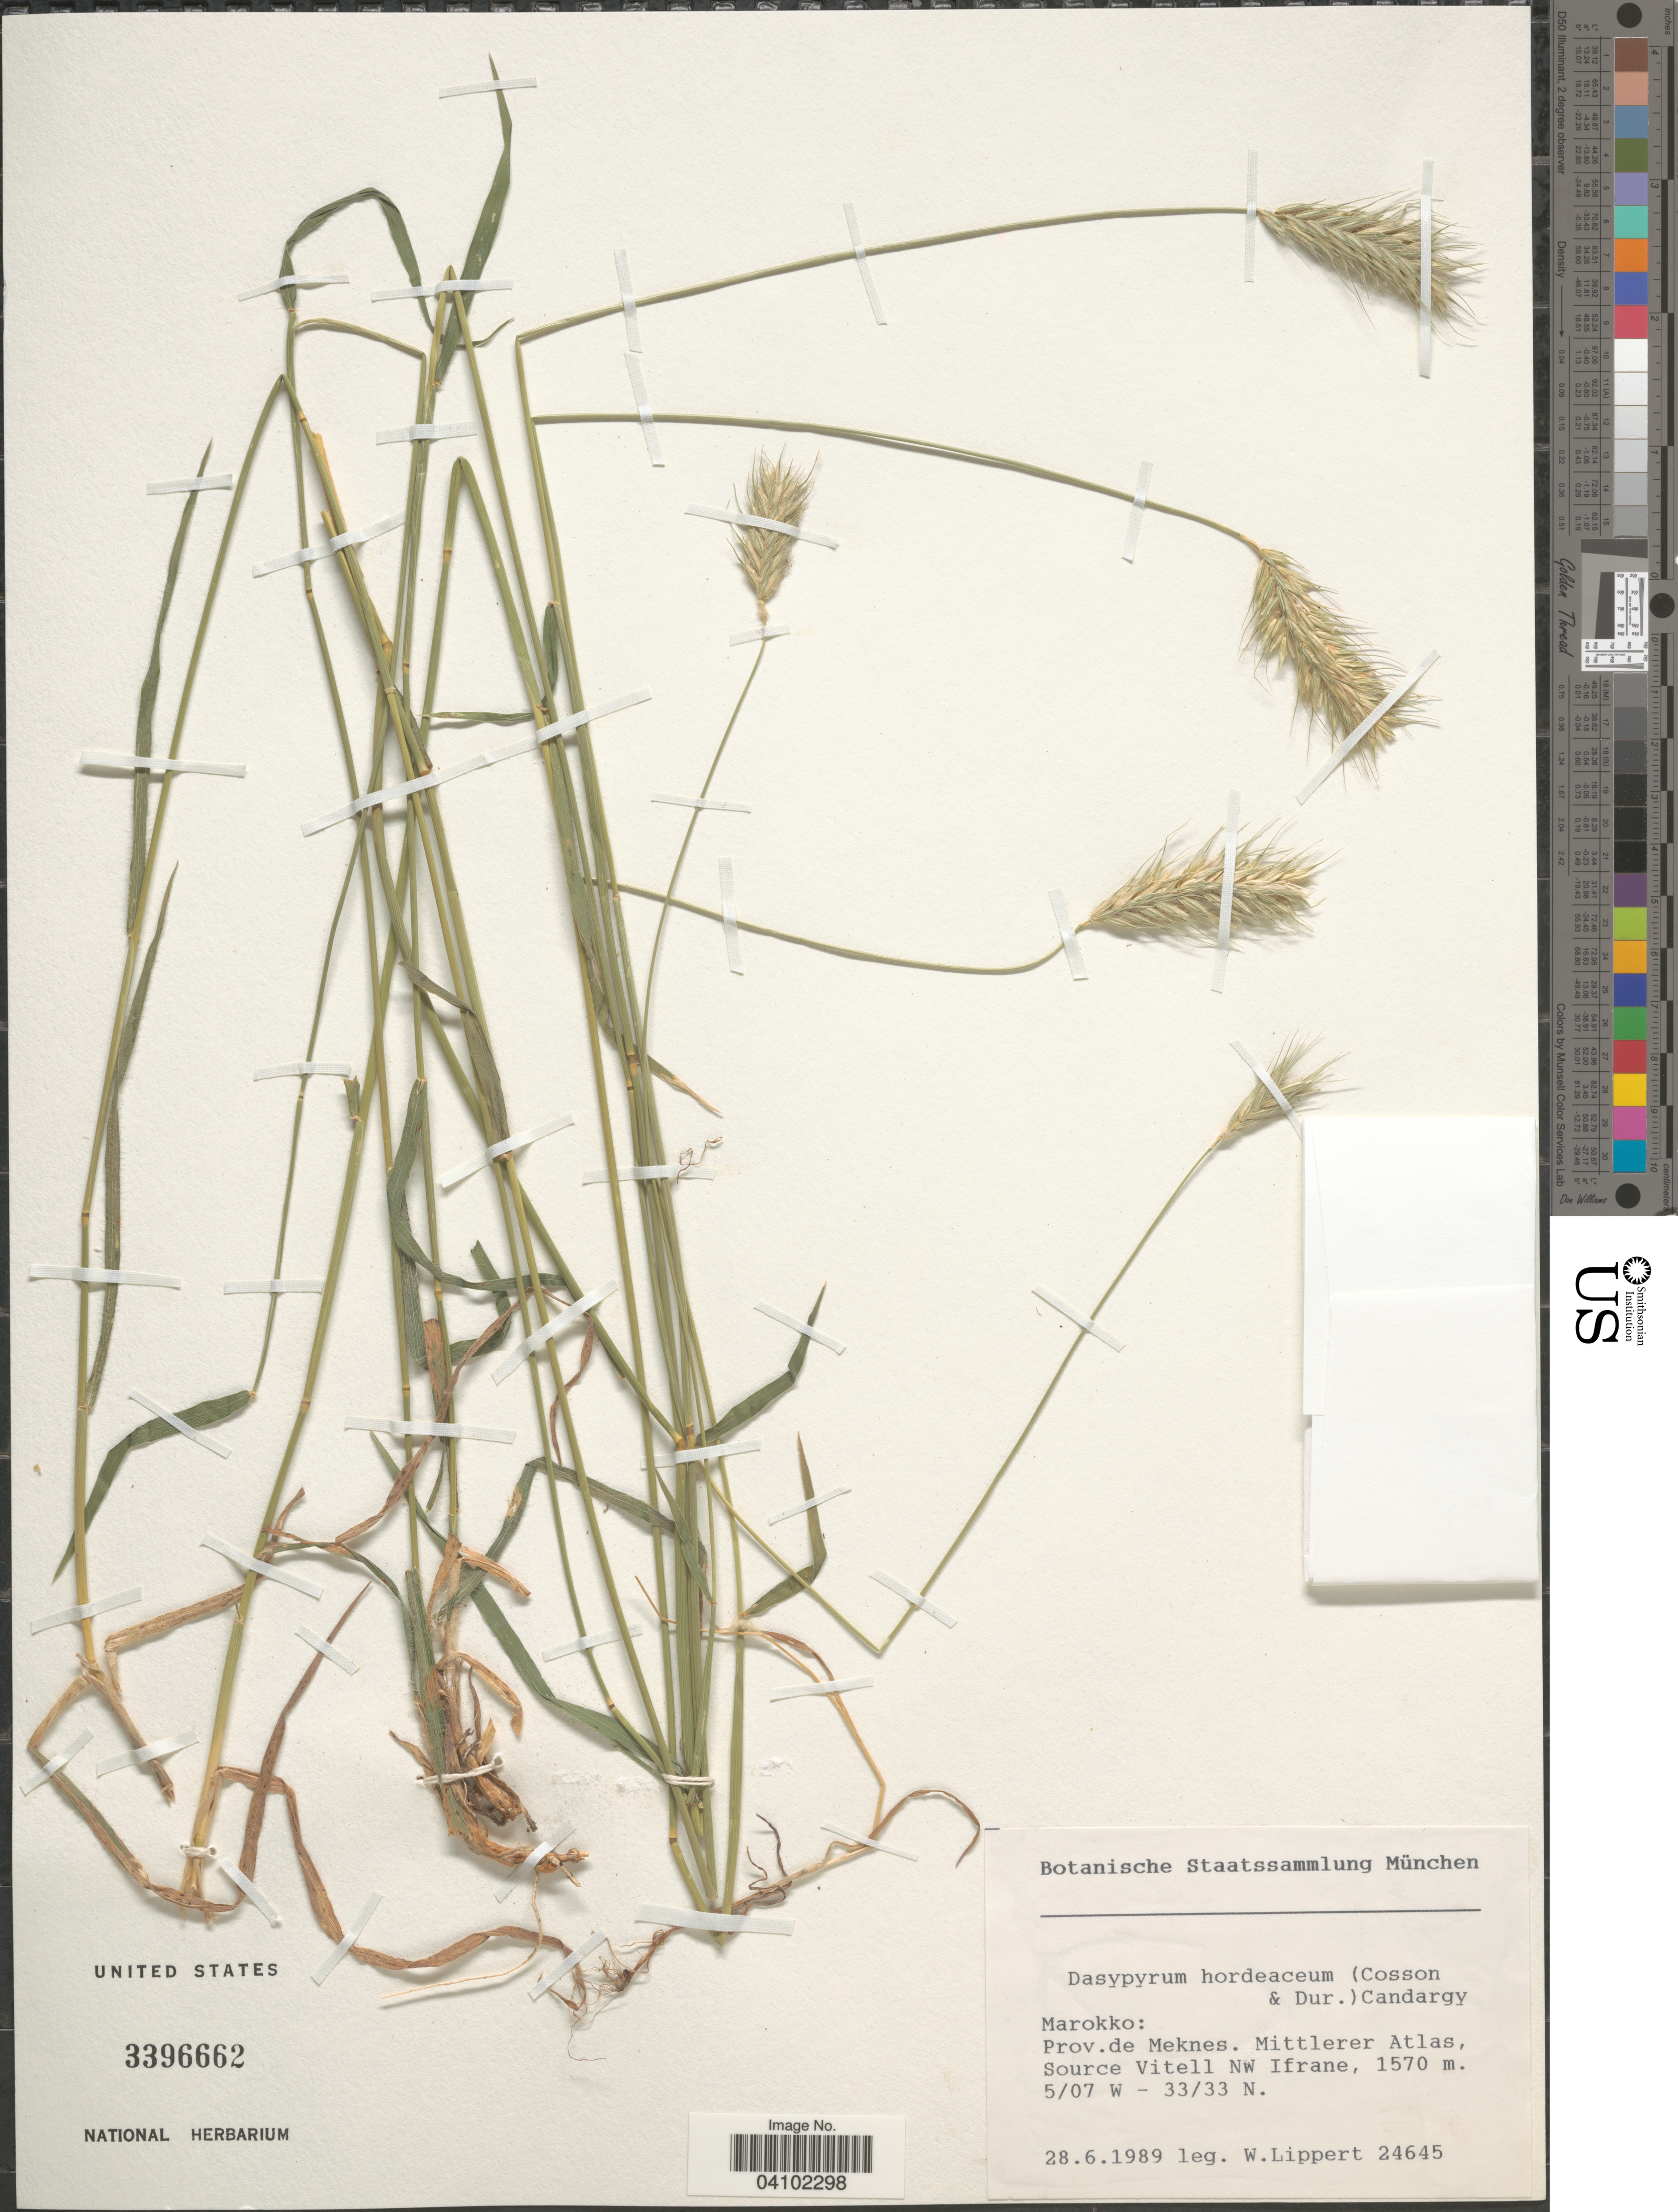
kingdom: Plantae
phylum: Tracheophyta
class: Liliopsida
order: Poales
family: Poaceae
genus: Dasypyrum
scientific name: Dasypyrum hordeaceum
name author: (Coss. & Durieu) Candargy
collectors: W. Lippert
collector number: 24645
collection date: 1989-06-28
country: Morocco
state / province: Meknès-Tafilalet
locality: Prov. de Meknes. Mittlerer Atlas, Source Vitell NW Ifrane.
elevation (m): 1570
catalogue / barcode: US 3396662